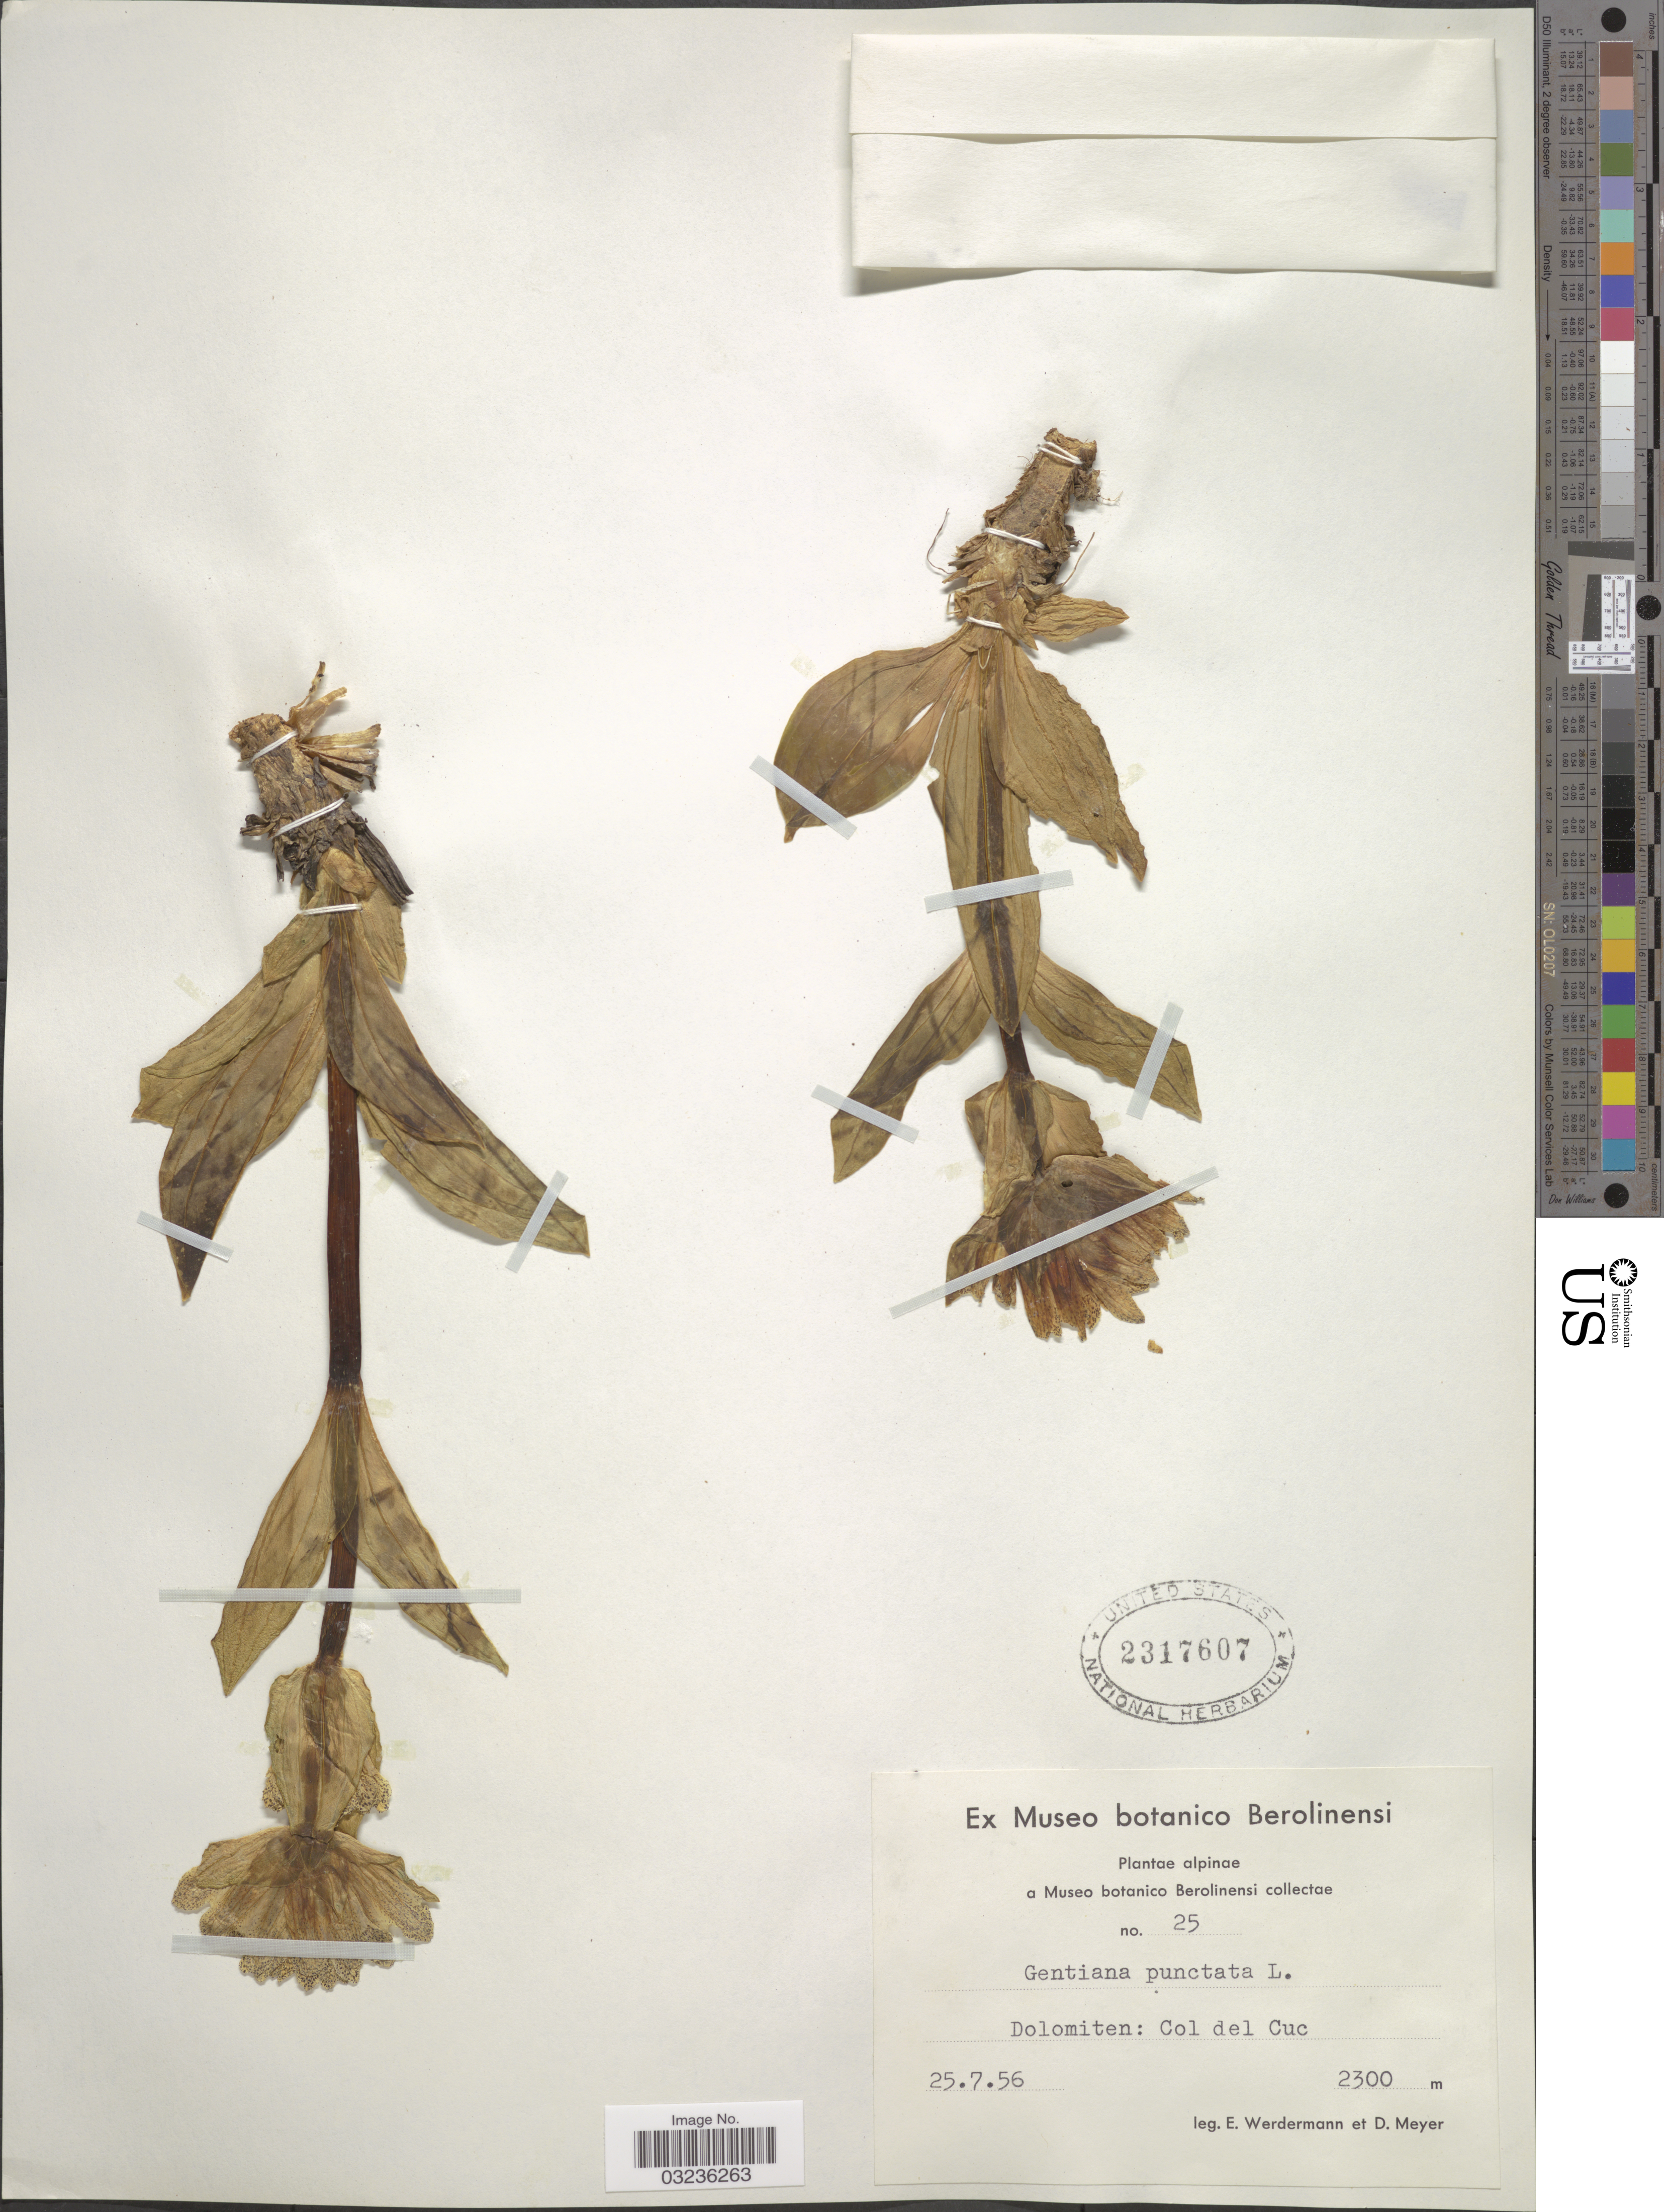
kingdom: Plantae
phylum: Tracheophyta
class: Magnoliopsida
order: Gentianales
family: Gentianaceae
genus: Gentiana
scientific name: Gentiana punctata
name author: L.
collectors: E. Werdermann & D. Meyer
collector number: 25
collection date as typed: Transcribed d/m/y: 25/7/56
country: Italy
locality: Dolomiten: Col del Cuc.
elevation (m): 2300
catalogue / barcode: US 2317607